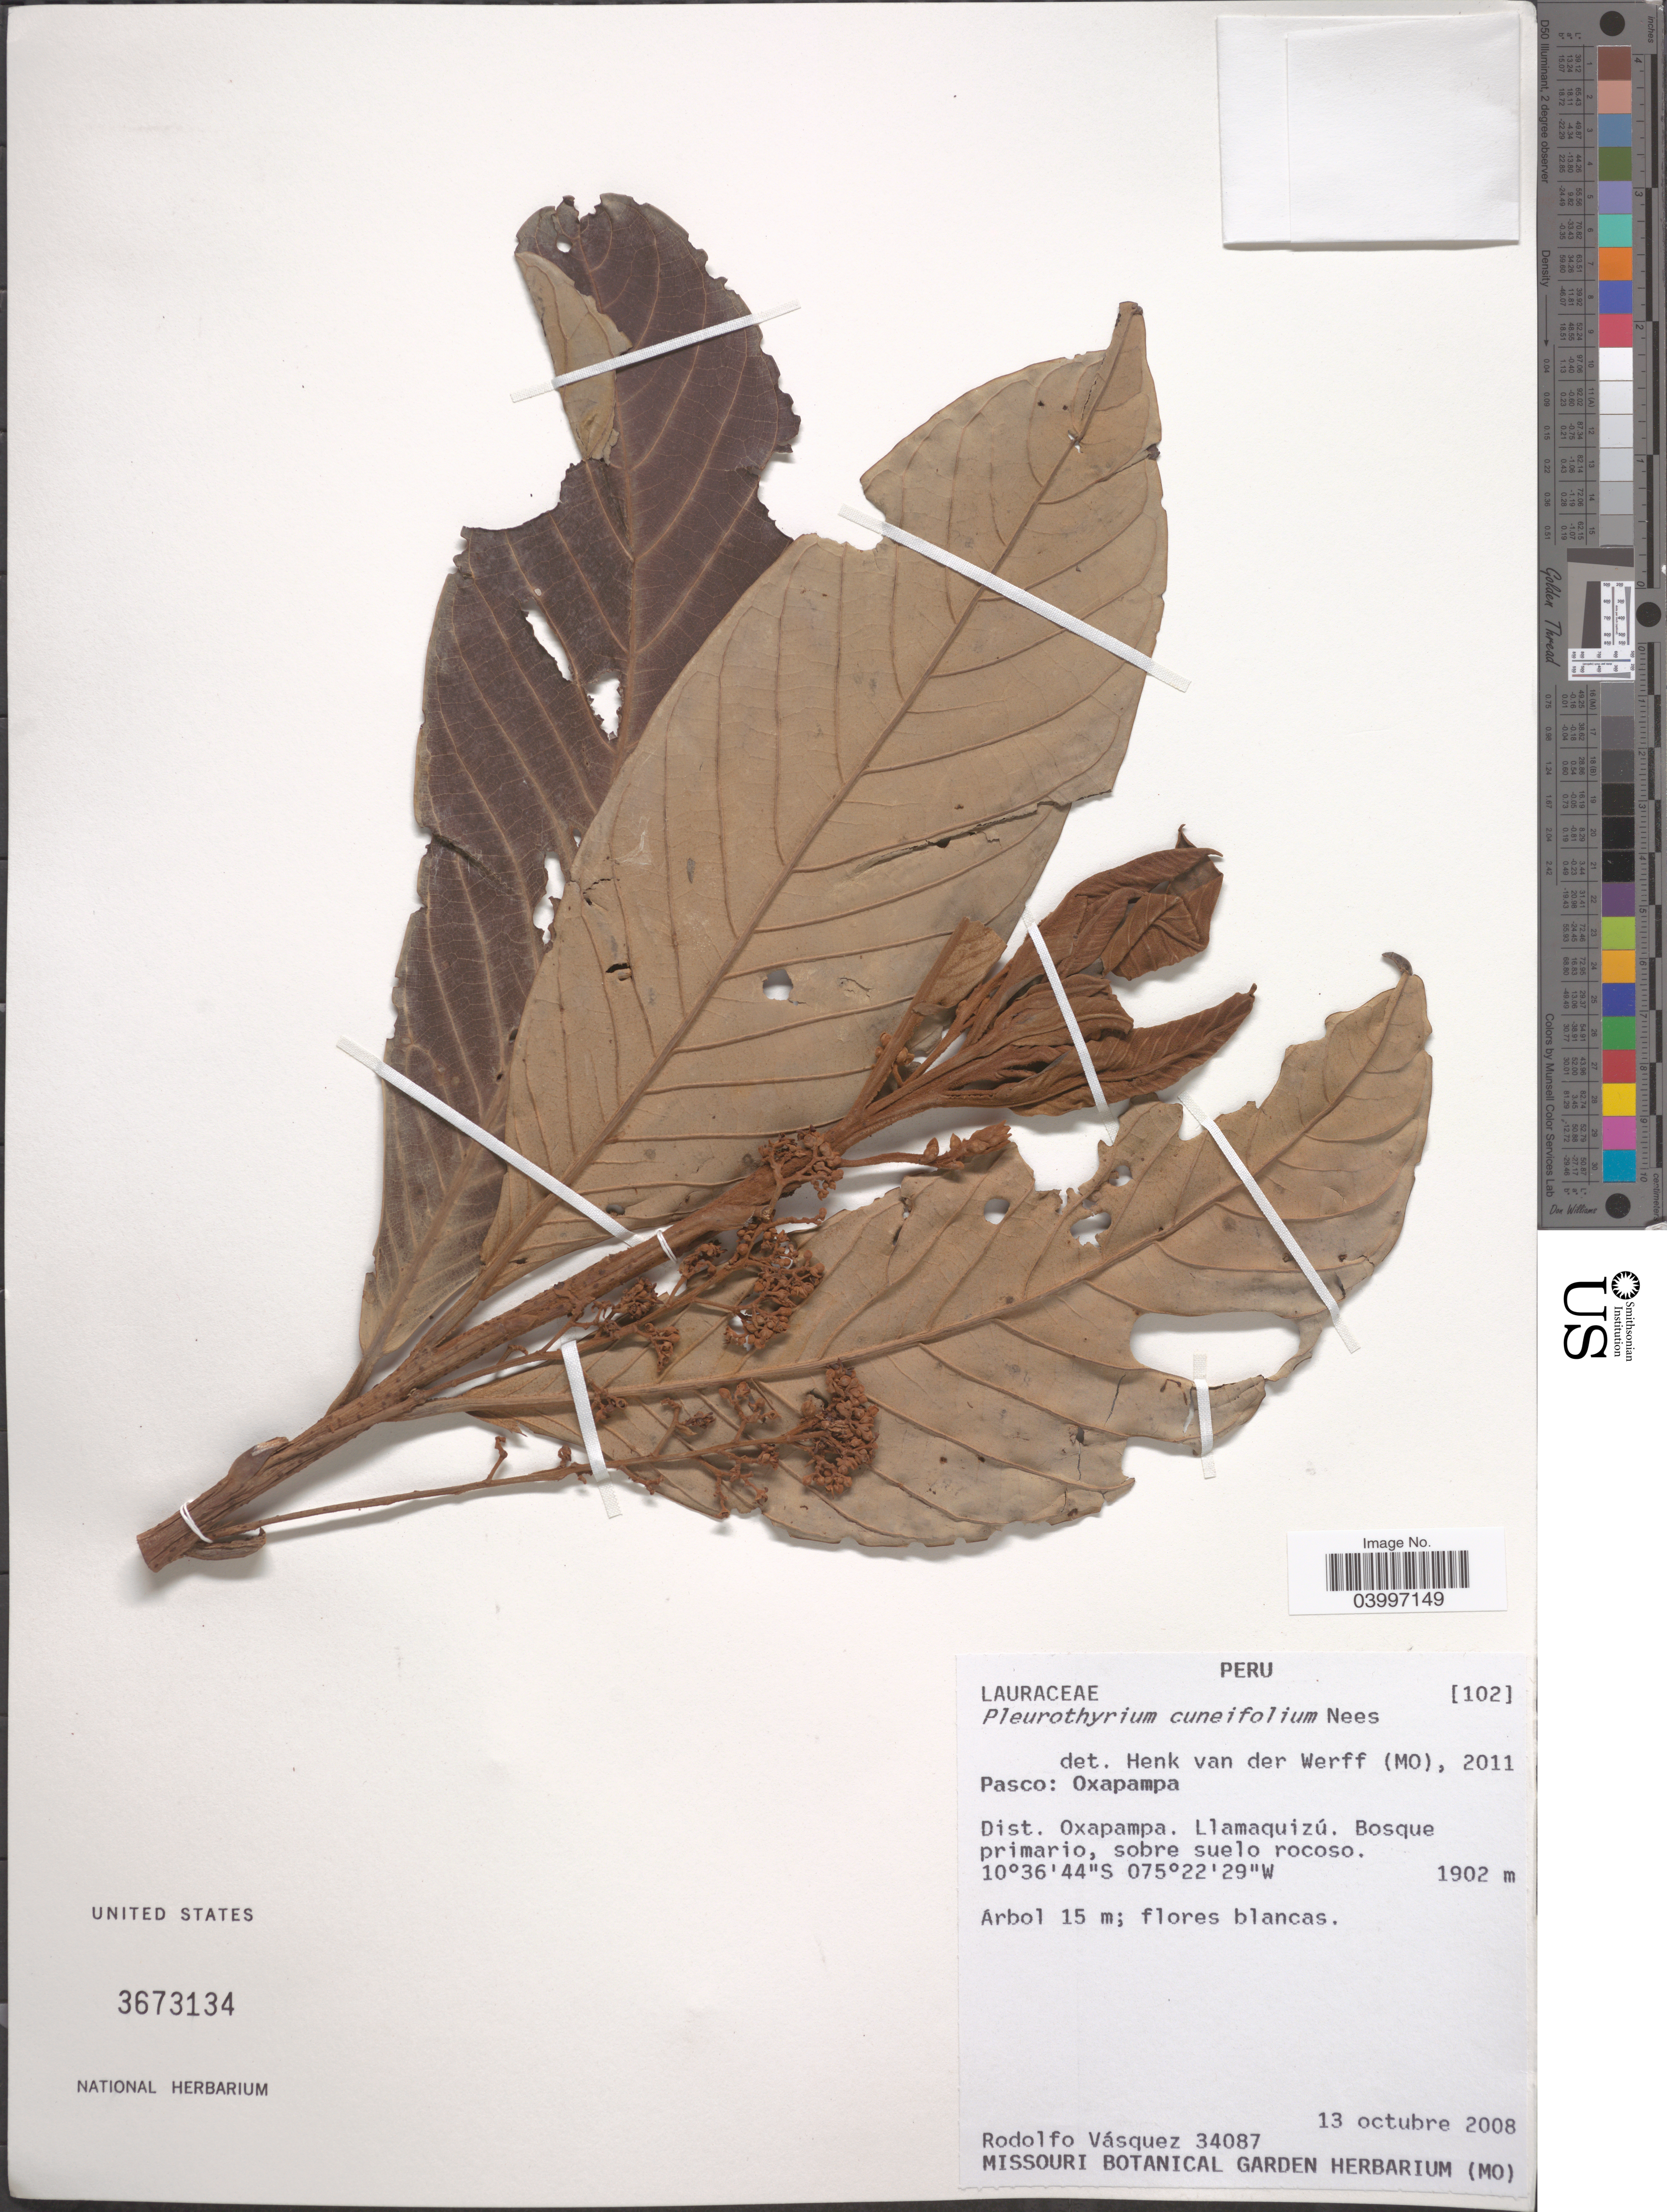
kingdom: Plantae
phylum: Tracheophyta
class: Magnoliopsida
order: Laurales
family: Lauraceae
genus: Pleurothyrium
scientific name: Pleurothyrium cuneifolium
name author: Nees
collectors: R. Vásquez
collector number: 34087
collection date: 2008-10-13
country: Peru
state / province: Pasco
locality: Oxapampa. Dist. Oxapampa. Llamaquizú.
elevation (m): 1902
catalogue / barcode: US 3673134